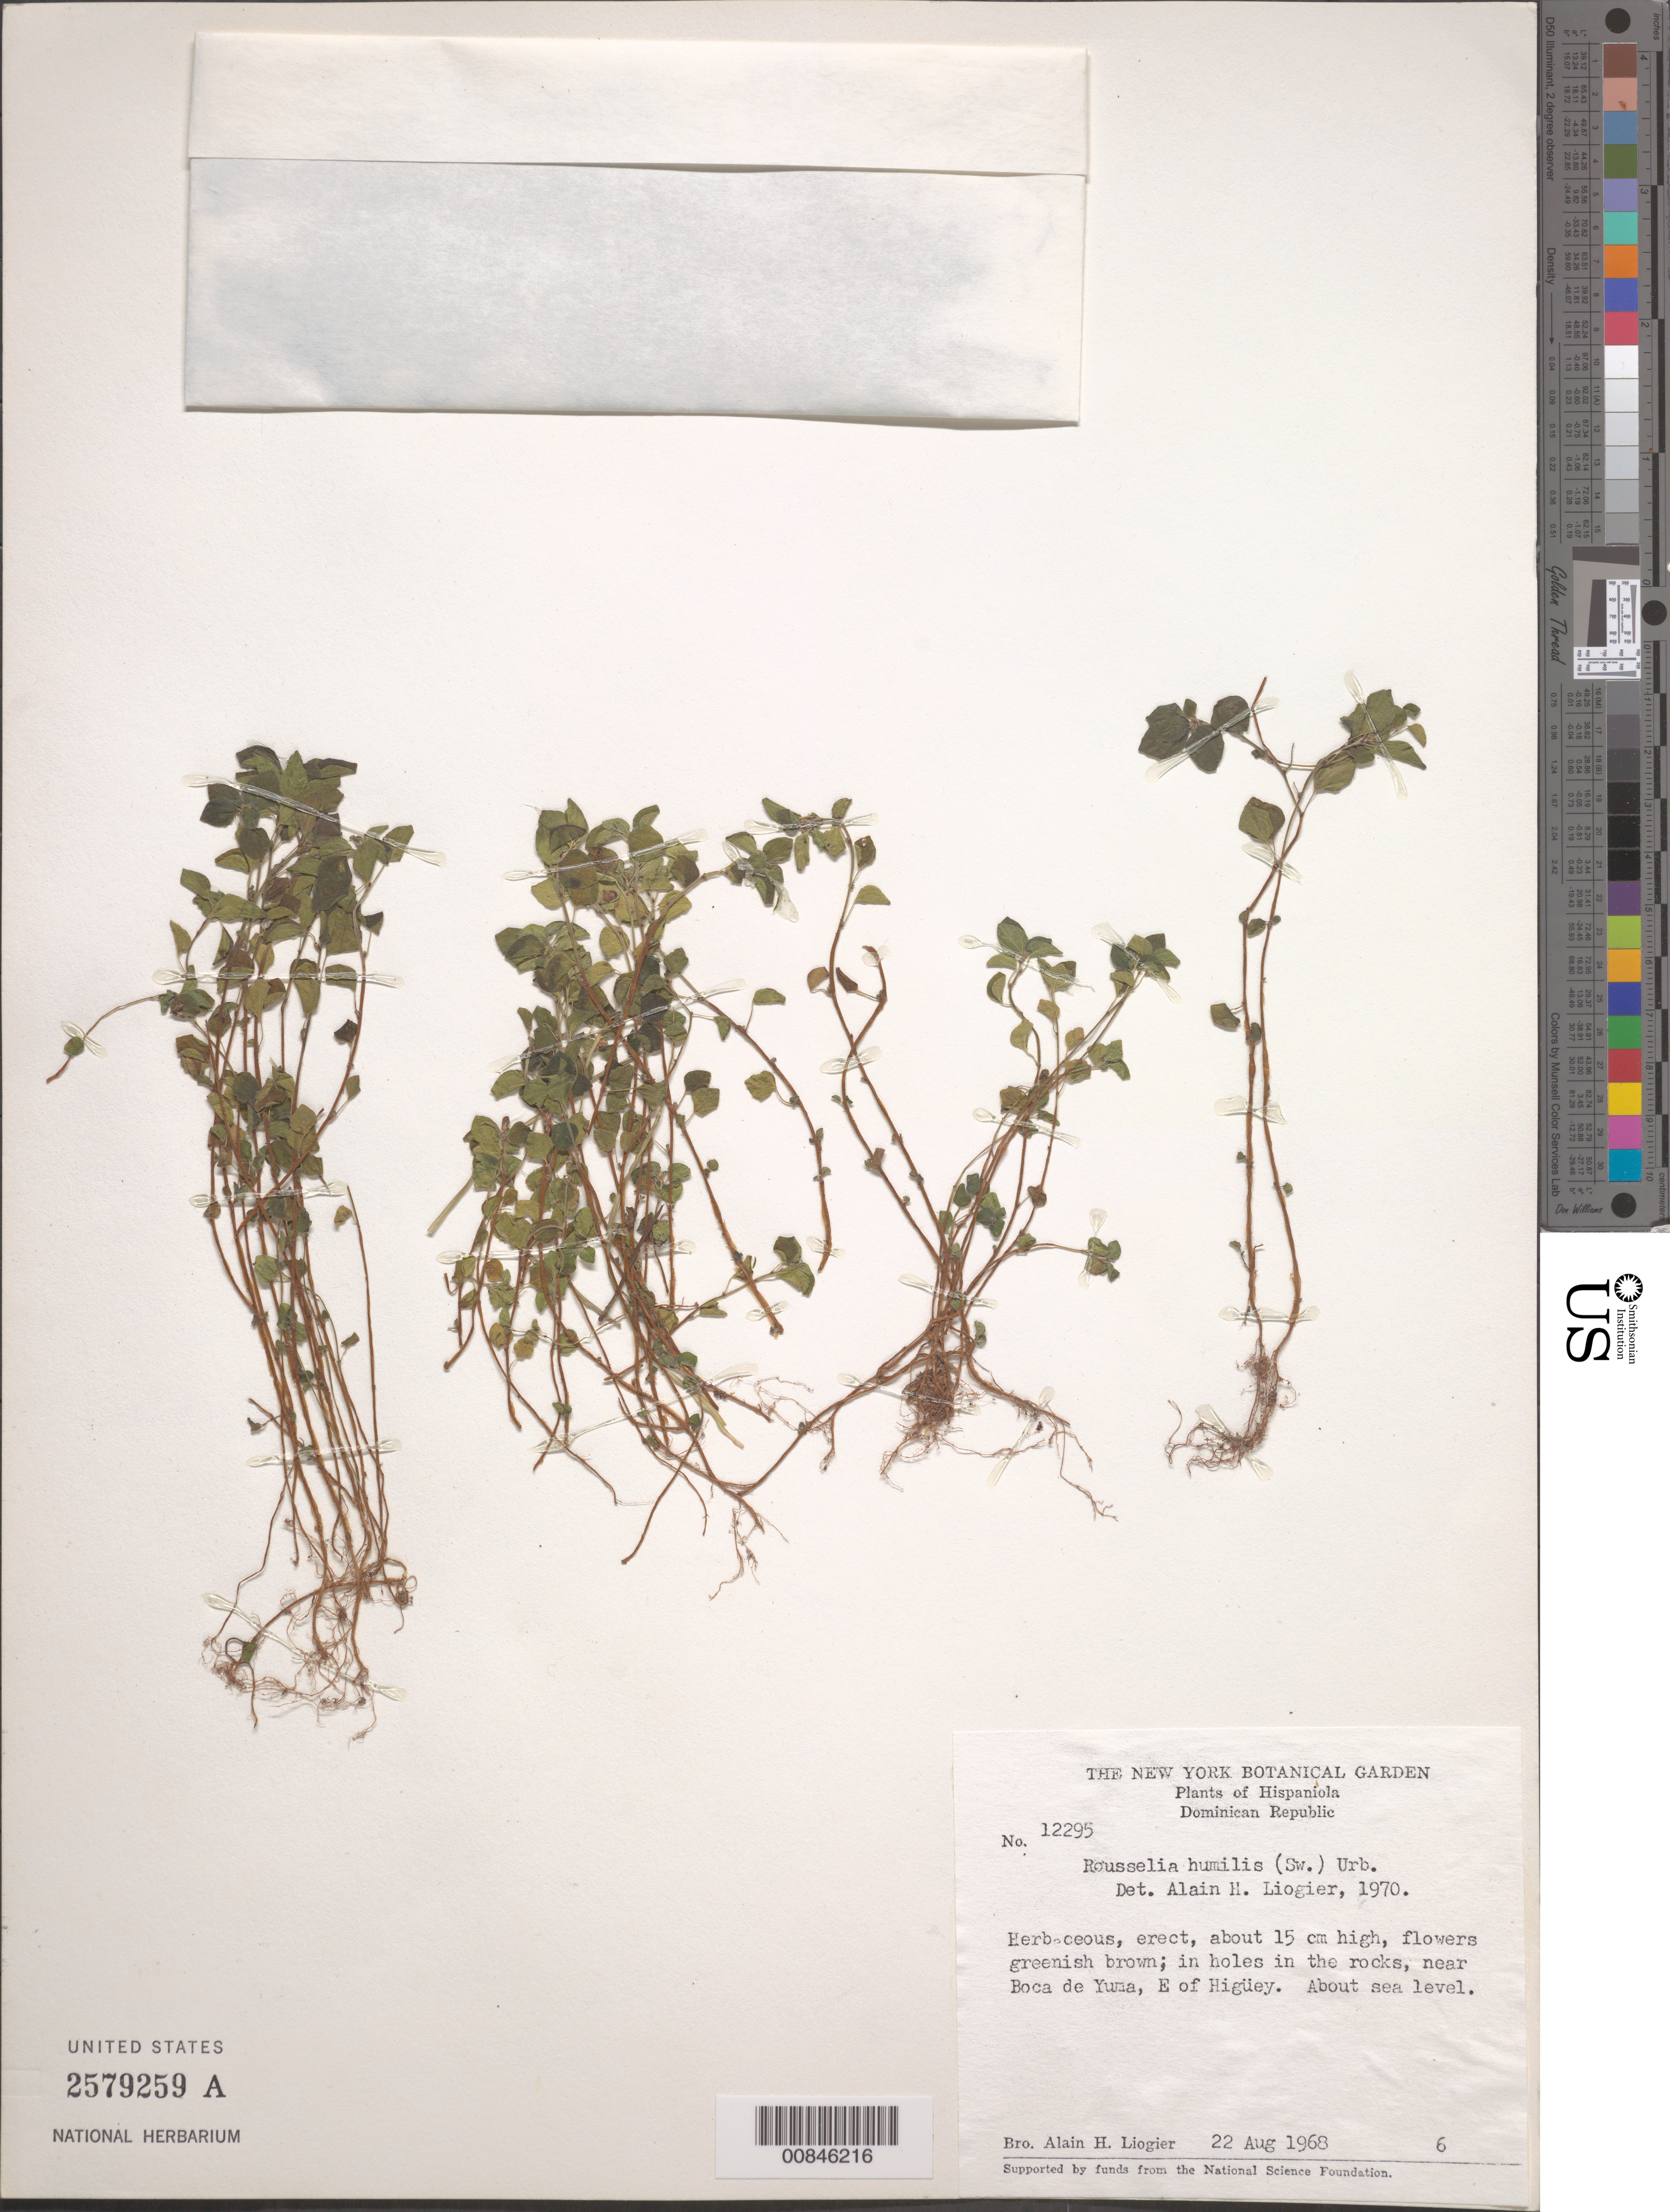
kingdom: Plantae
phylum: Tracheophyta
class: Magnoliopsida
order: Rosales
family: Urticaceae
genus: Rousselia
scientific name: Rousselia humilis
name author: (Sw.) Urb.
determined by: Liogier, Alain H.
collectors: A. H. Liogier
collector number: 12295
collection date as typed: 22 Aug 1968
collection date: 1968-08-22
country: Dominican Republic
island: Hispaniola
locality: Near Boca de Yuma, E. of Higüey.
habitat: In holes in the rocks.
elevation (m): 0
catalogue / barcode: US 2579259A